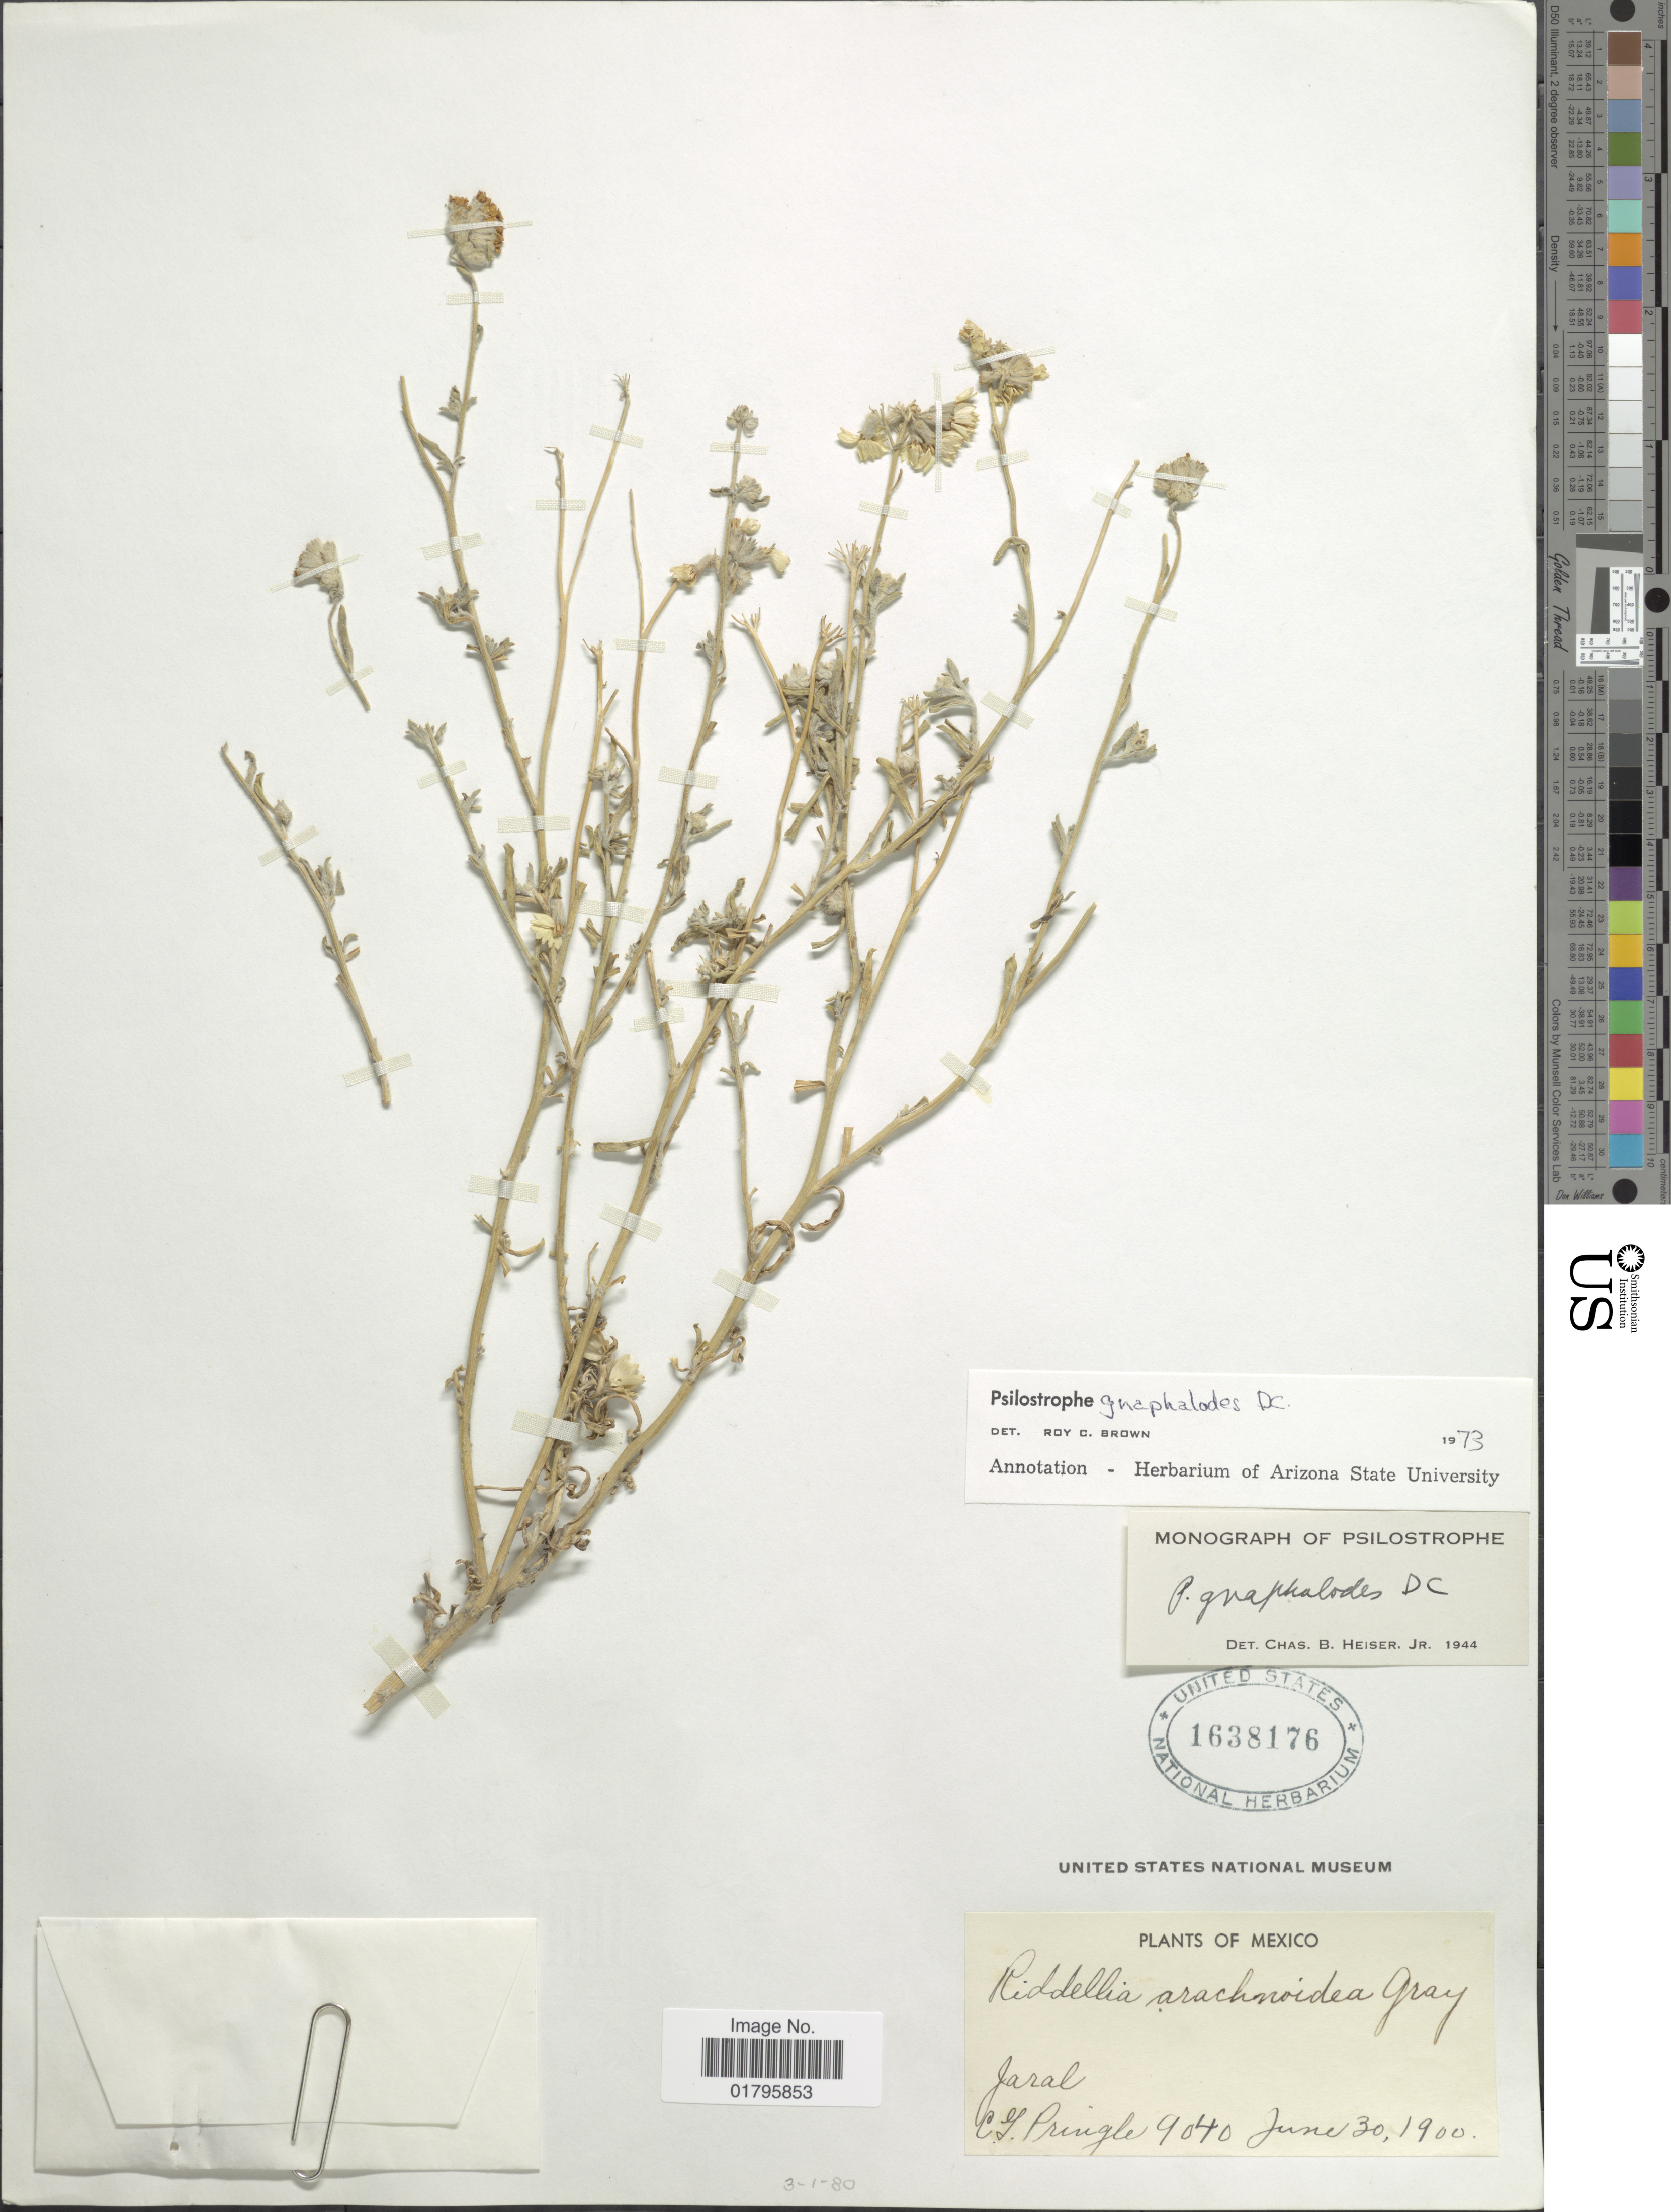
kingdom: Plantae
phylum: Tracheophyta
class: Magnoliopsida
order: Asterales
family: Asteraceae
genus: Psilostrophe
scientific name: Psilostrophe gnaphaloides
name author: DC.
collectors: C. G. Pringle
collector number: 9040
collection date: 1900-06-30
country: Mexico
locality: Jaral, Mexico.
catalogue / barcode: US 1638176